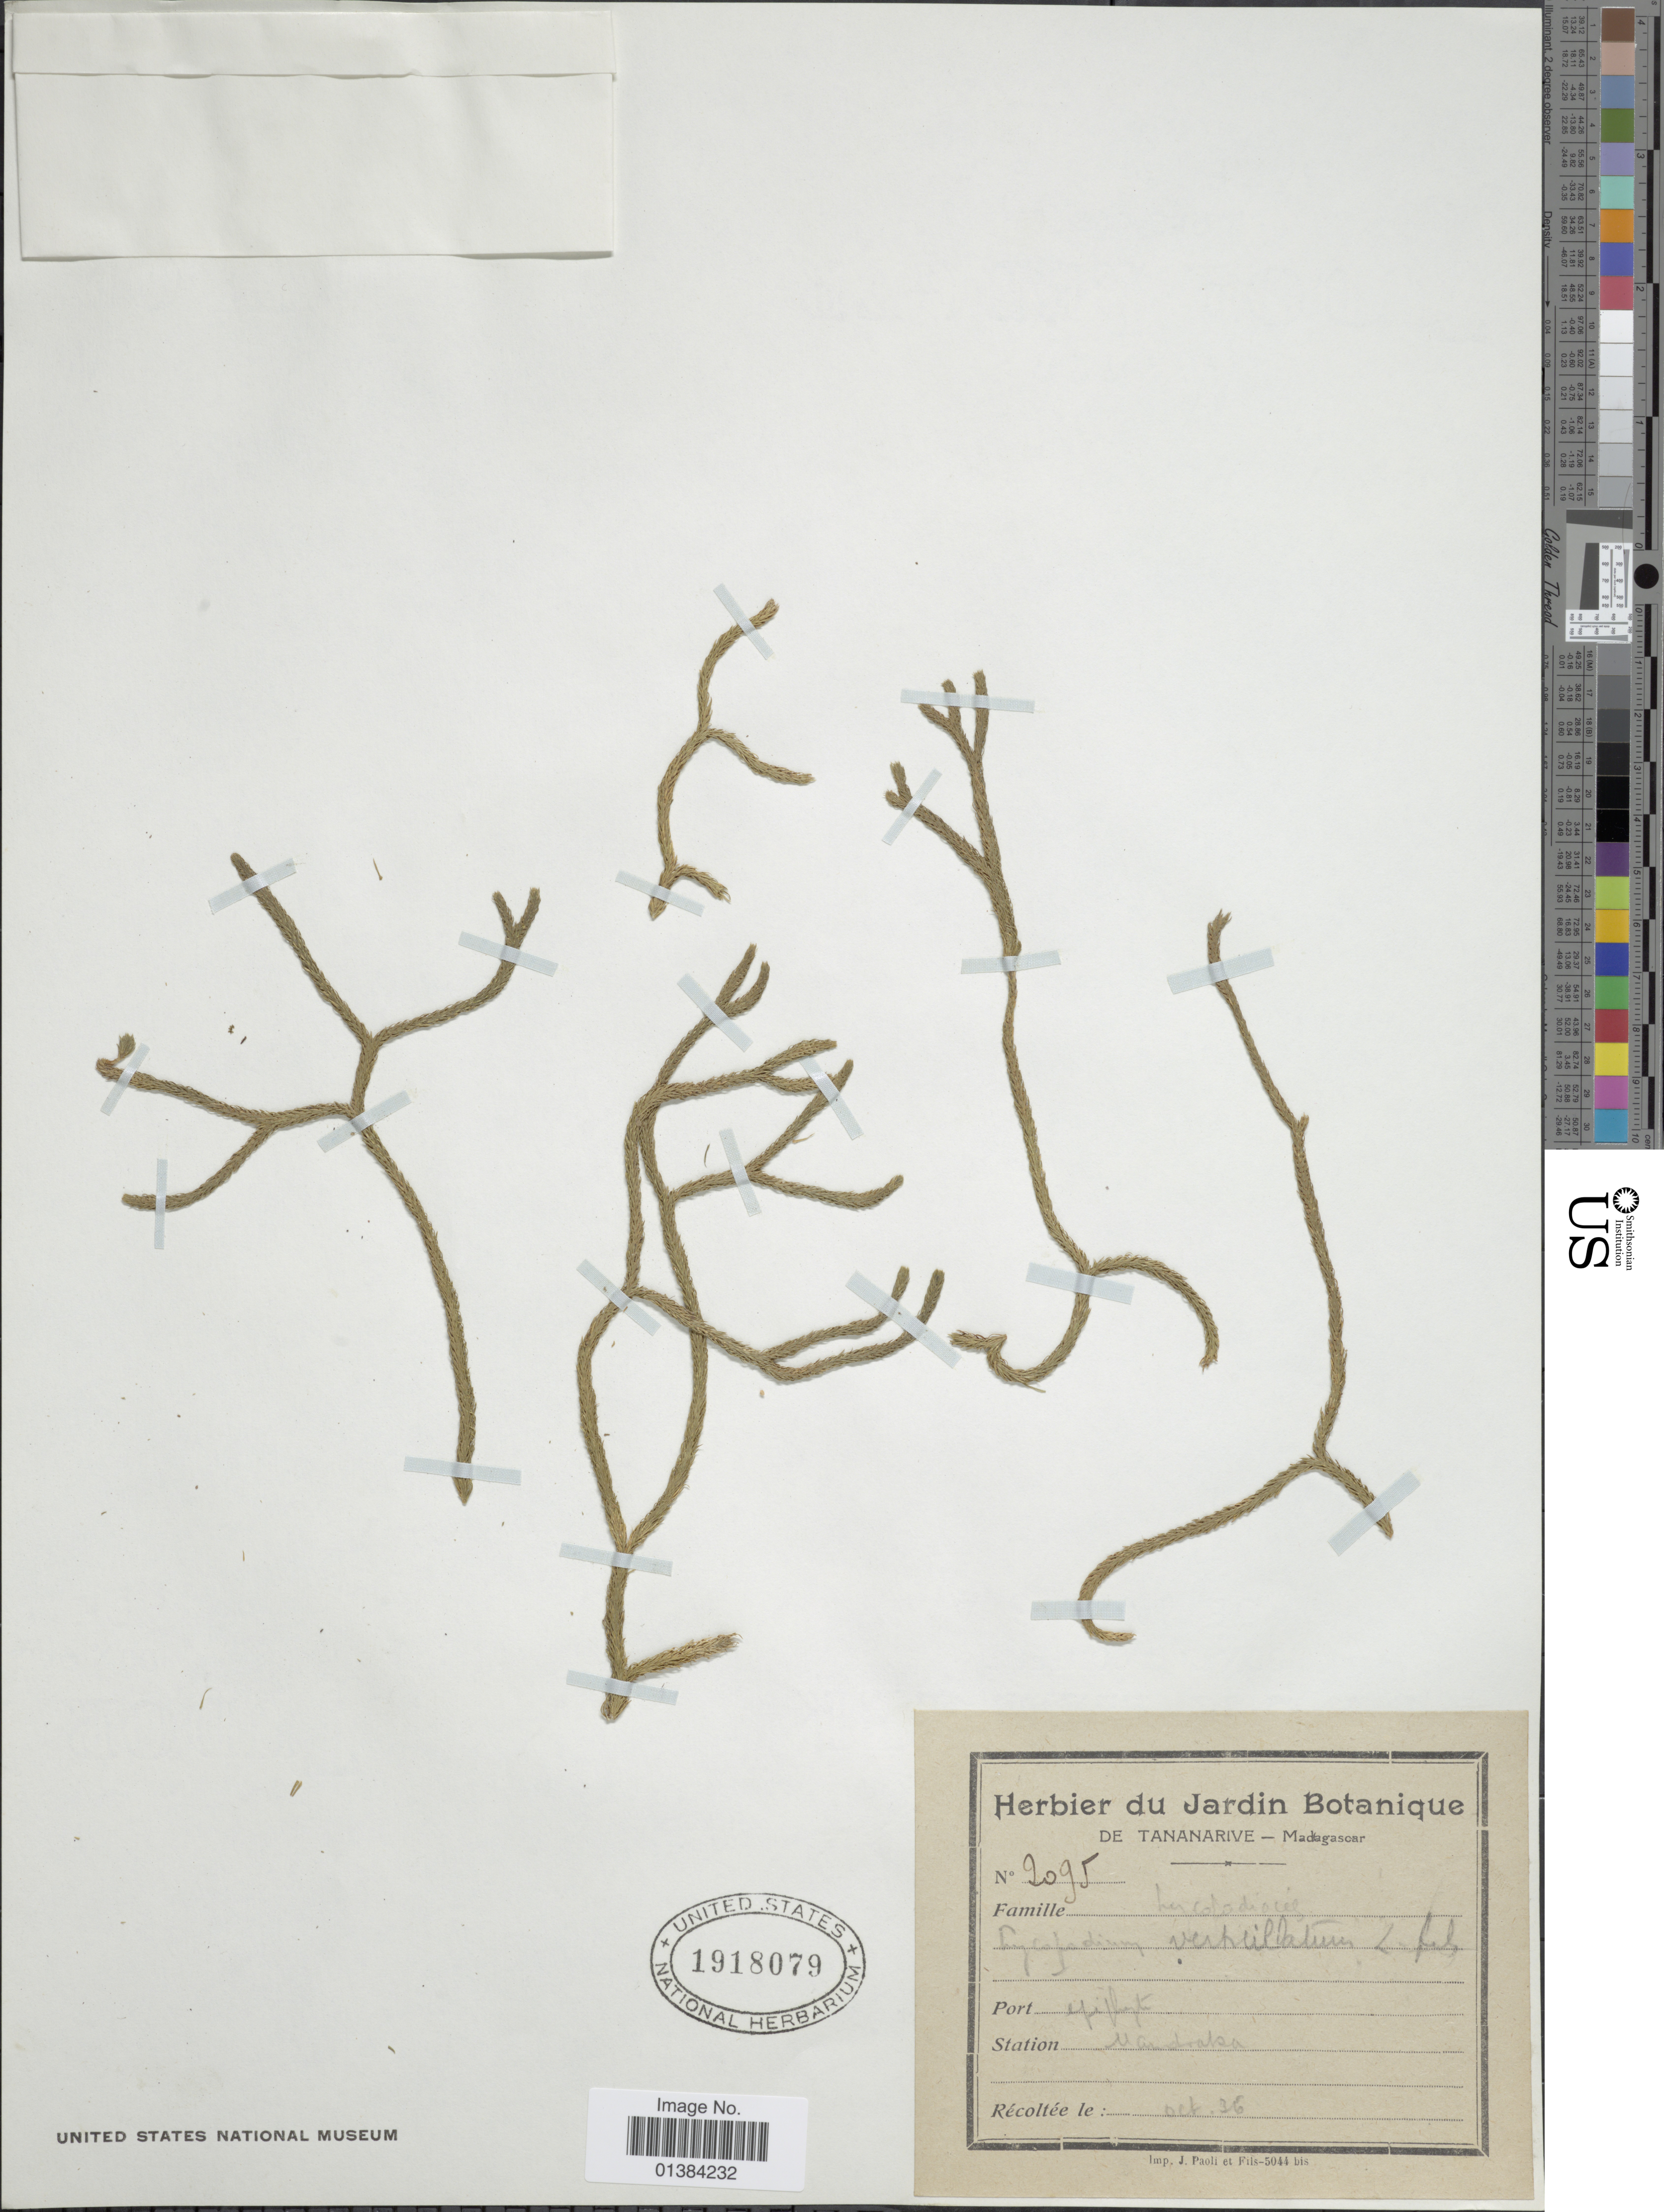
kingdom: Plantae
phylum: Tracheophyta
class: Lycopodiopsida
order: Lycopodiales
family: Lycopodiaceae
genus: Phlegmariurus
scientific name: Phlegmariurus verticillatus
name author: (L. f.) A. R. Field & Testo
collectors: ex herb. Jardin Botanique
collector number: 2095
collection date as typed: Transcribed d/m/y: /10/36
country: Madagascar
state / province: Analamanga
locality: Mandraka.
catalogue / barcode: US 1918079